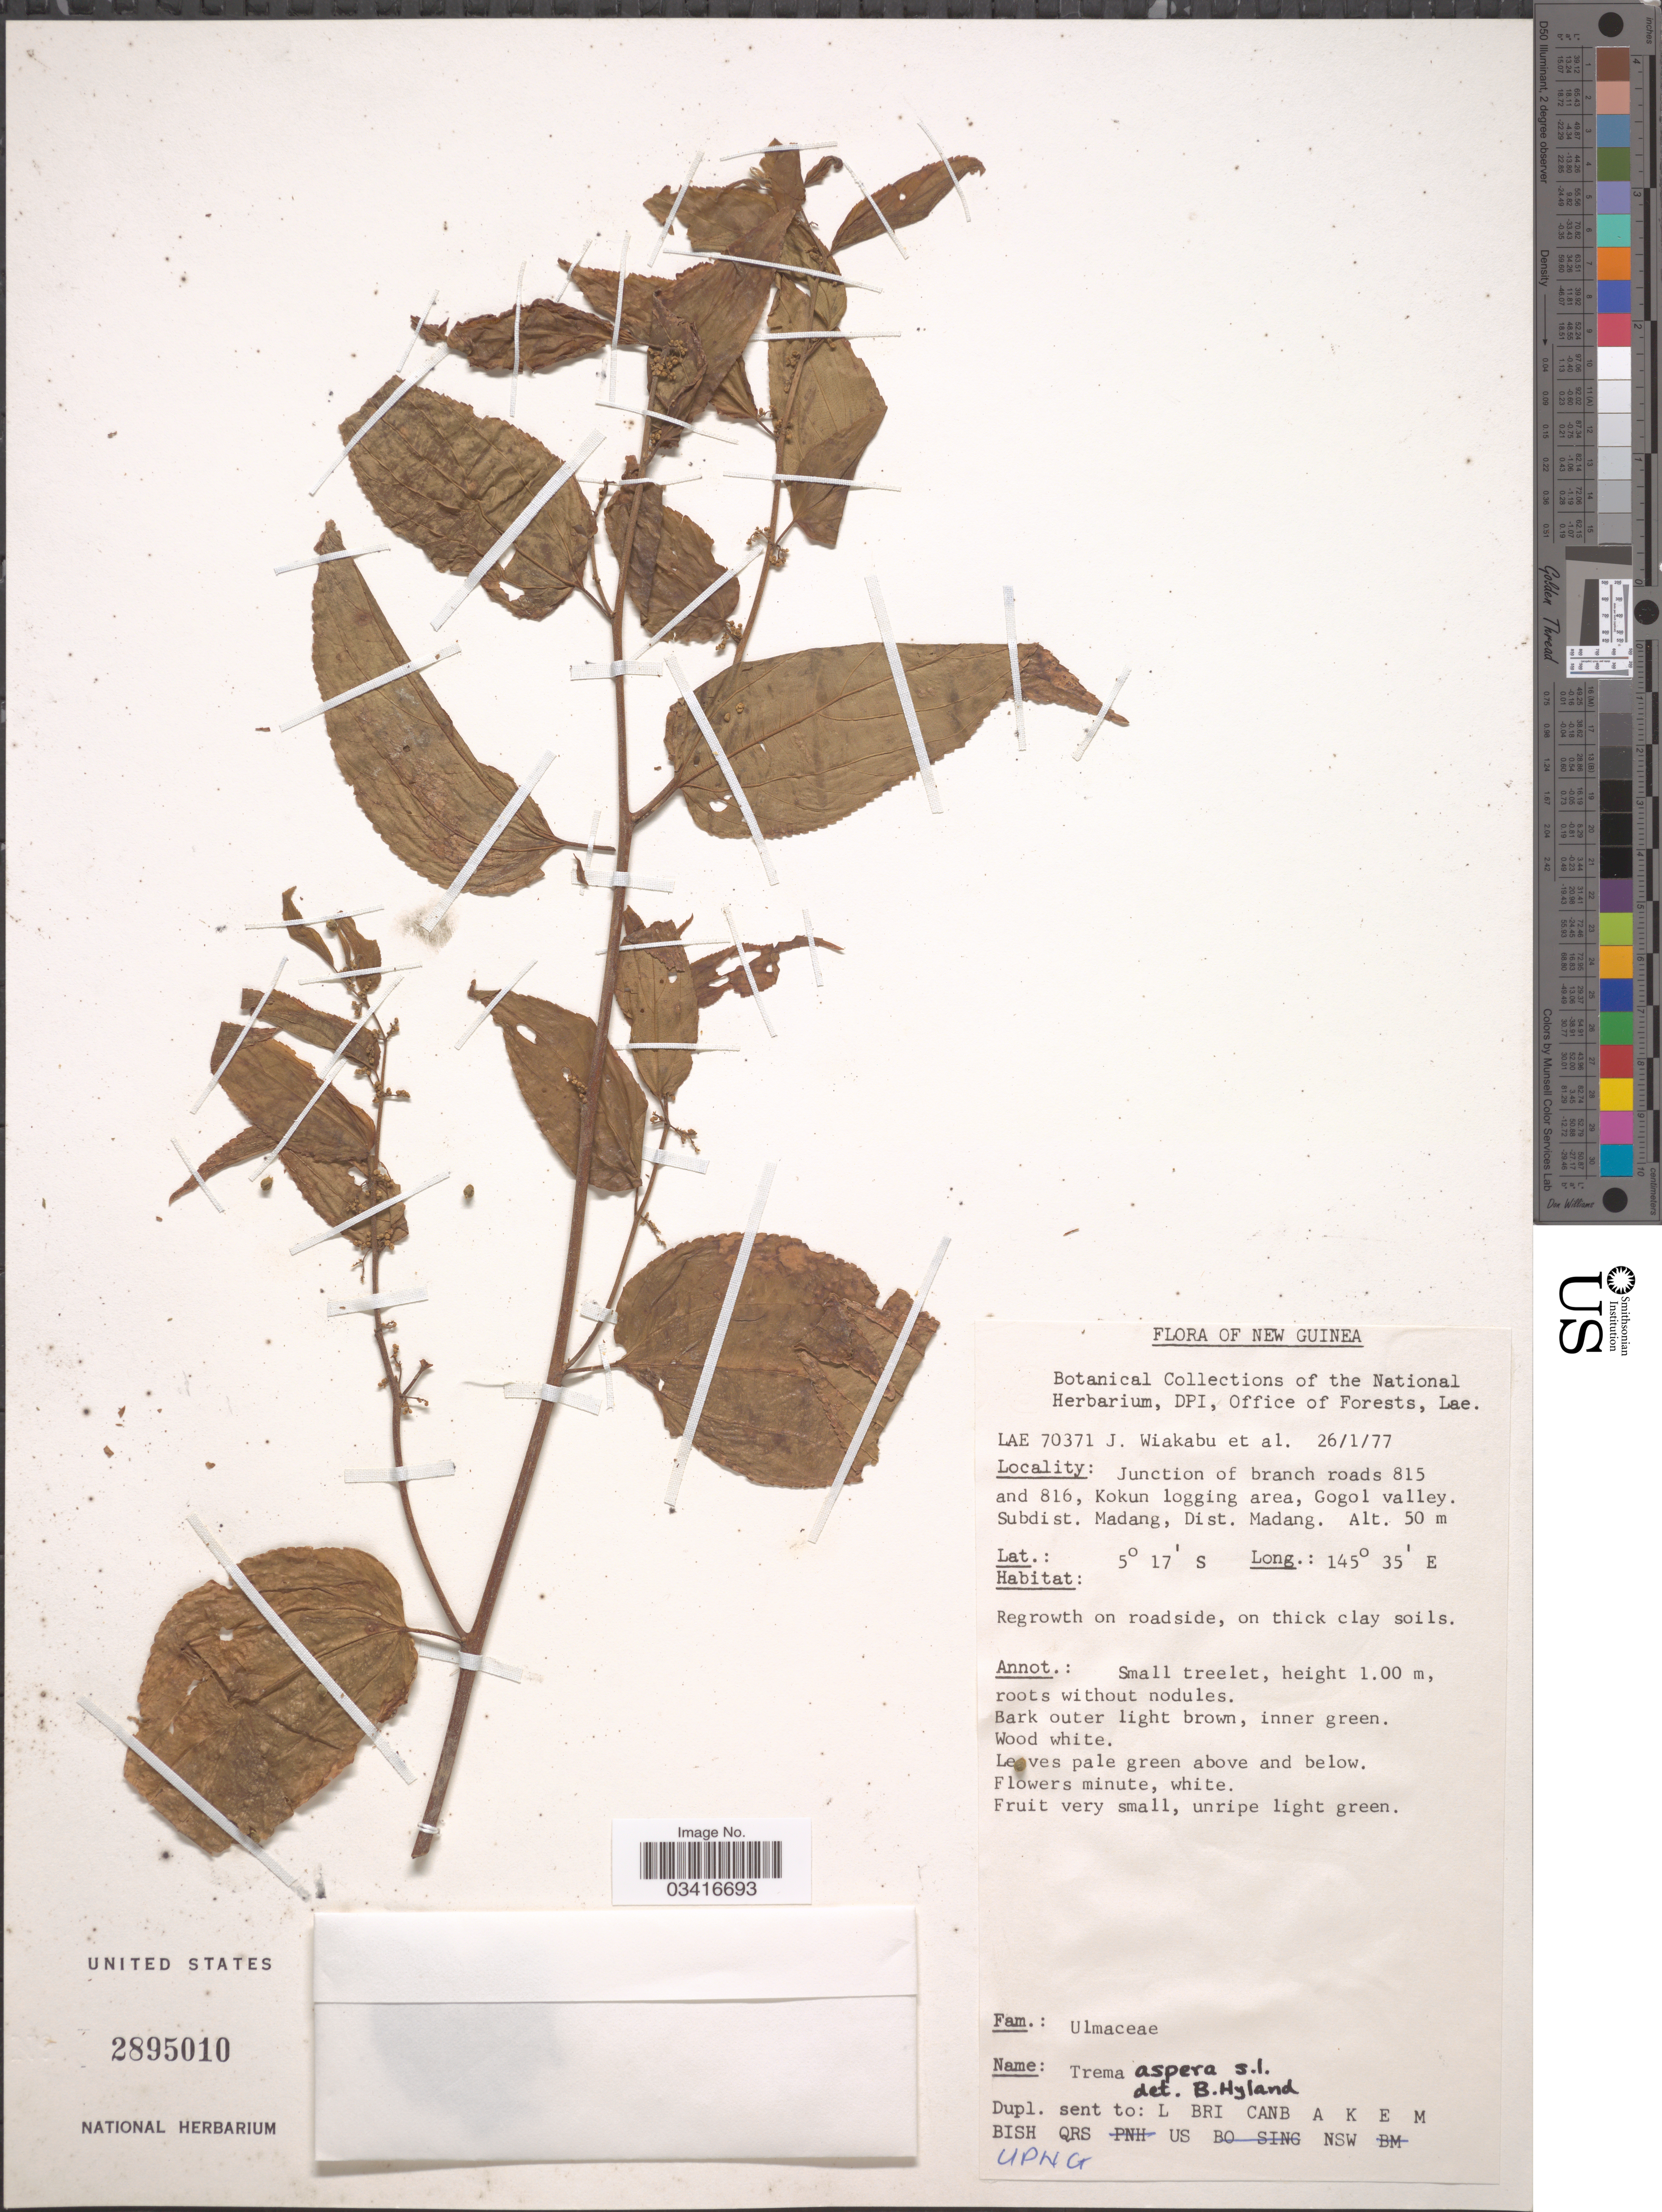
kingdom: Plantae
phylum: Tracheophyta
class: Magnoliopsida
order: Rosales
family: Cannabaceae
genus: Trema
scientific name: Trema asperum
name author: (Brongn.) Blume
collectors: J. Wiakabu & et al.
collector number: LAE 70371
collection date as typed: Transcribed d/m/y: 26/1/77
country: Papua New Guinea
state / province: Madang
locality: New Guinea. Junction of branch roads 815 and 816, Kokun logging area, Gogol valley. Subdist. Madang, Dist. Madang.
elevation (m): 50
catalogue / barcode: US 2895010